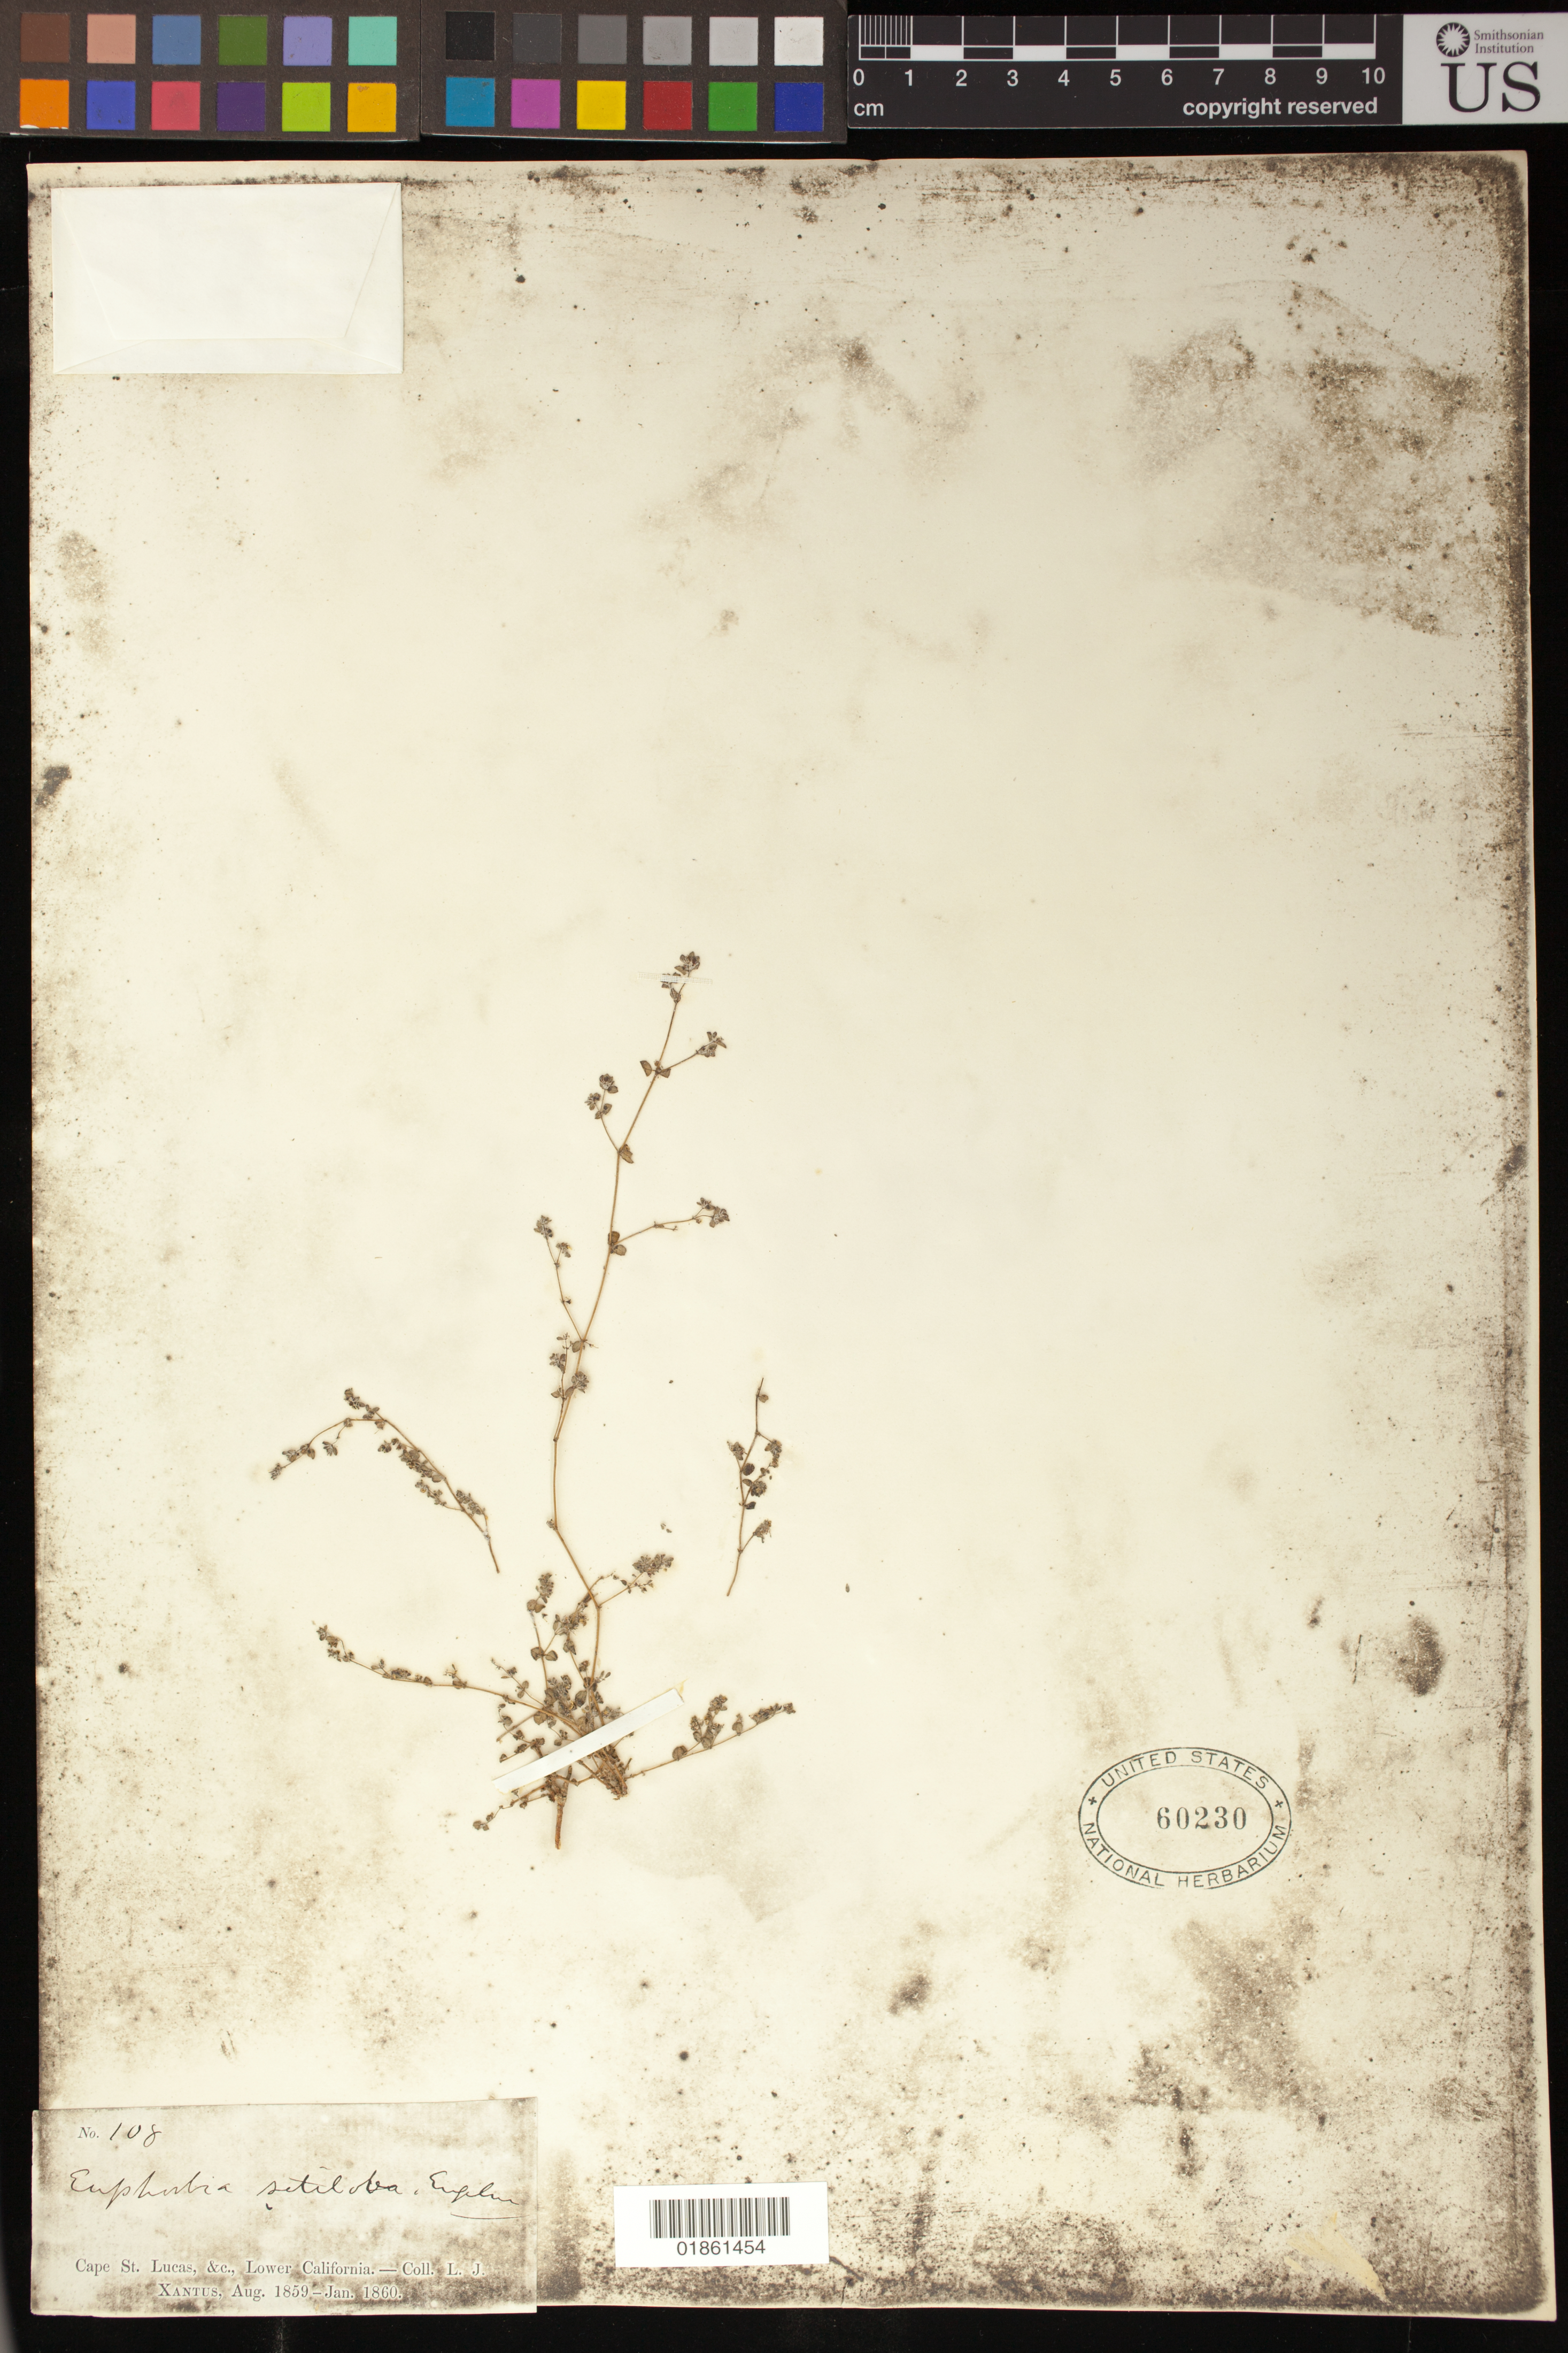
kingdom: Plantae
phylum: Tracheophyta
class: Magnoliopsida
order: Malpighiales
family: Euphorbiaceae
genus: Euphorbia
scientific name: Euphorbia setiloba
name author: Engelm.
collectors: L. J. Xantus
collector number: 108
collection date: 1859-08/1860-01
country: Mexico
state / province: Baja California Sur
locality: Cape St. Lucas, &c.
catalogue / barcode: US 60230